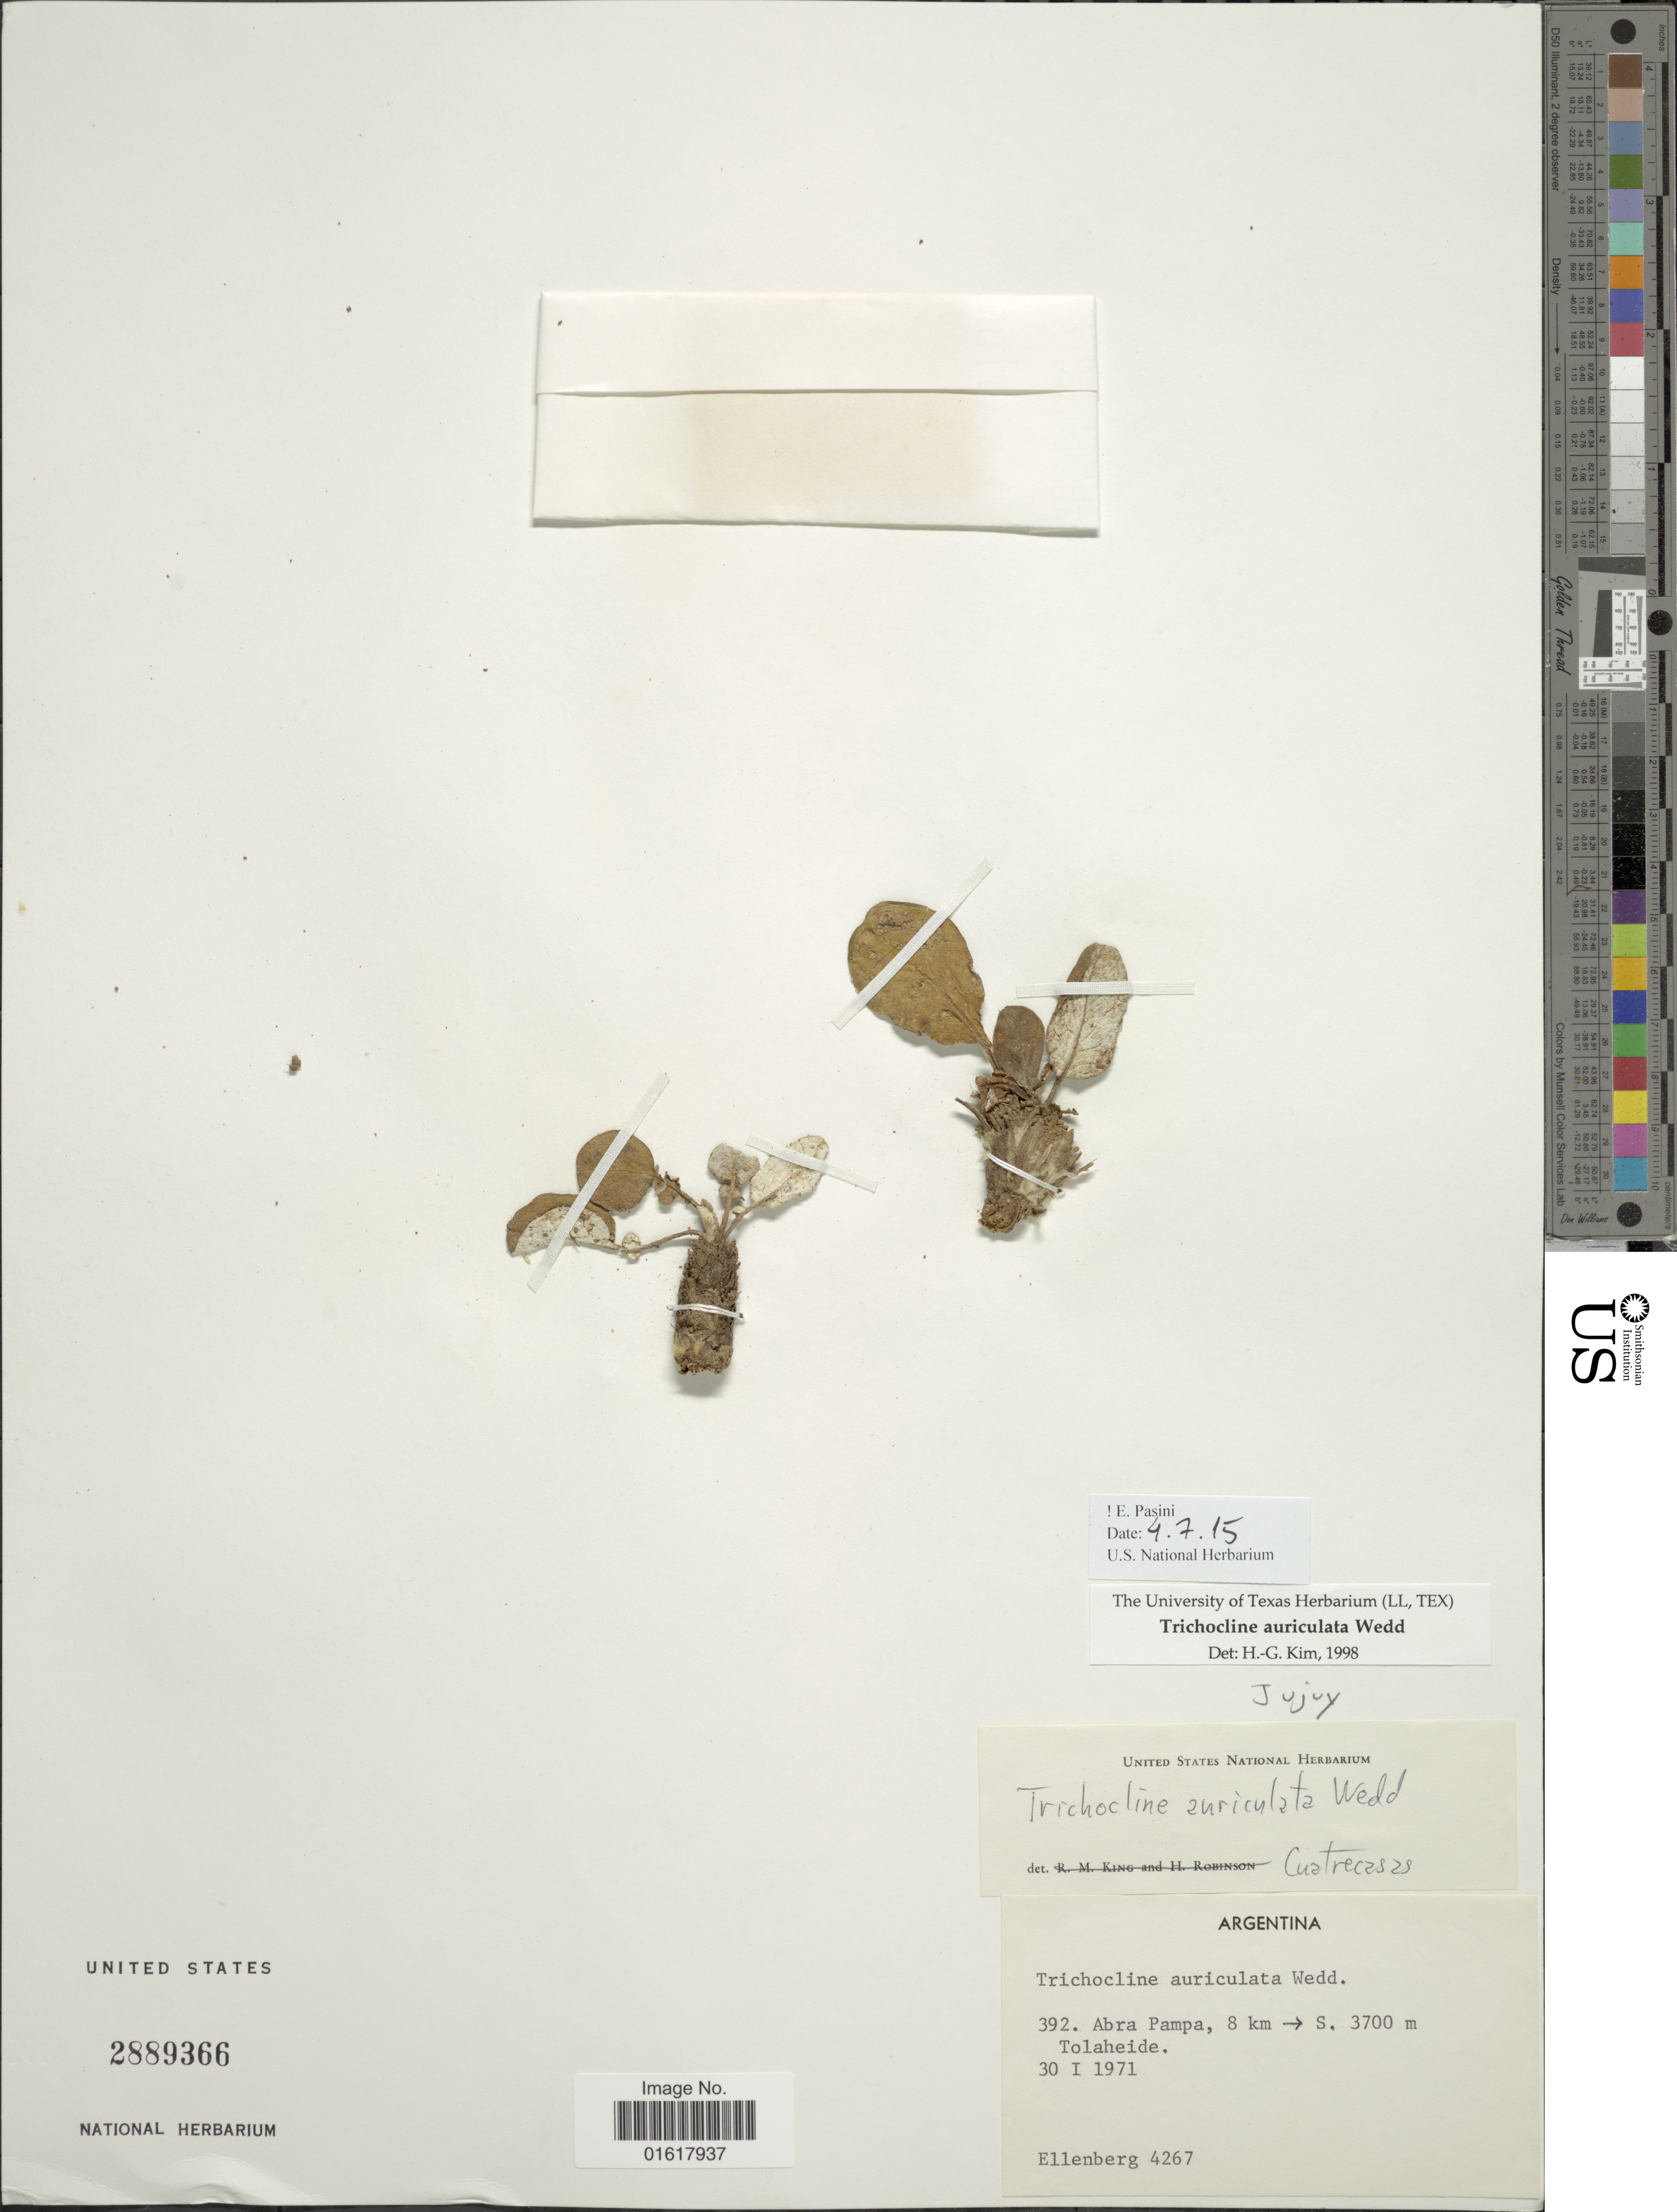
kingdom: Plantae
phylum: Tracheophyta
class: Magnoliopsida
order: Asterales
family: Asteraceae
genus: Trichocline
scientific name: Trichocline auriculata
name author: (Wedd.) Hieron.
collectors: H. Ellenberg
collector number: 4267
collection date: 1971-01-30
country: Argentina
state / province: Jujuy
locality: Abra Pampa, 8 km - S. Tolaheide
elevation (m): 3700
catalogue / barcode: US 2889366